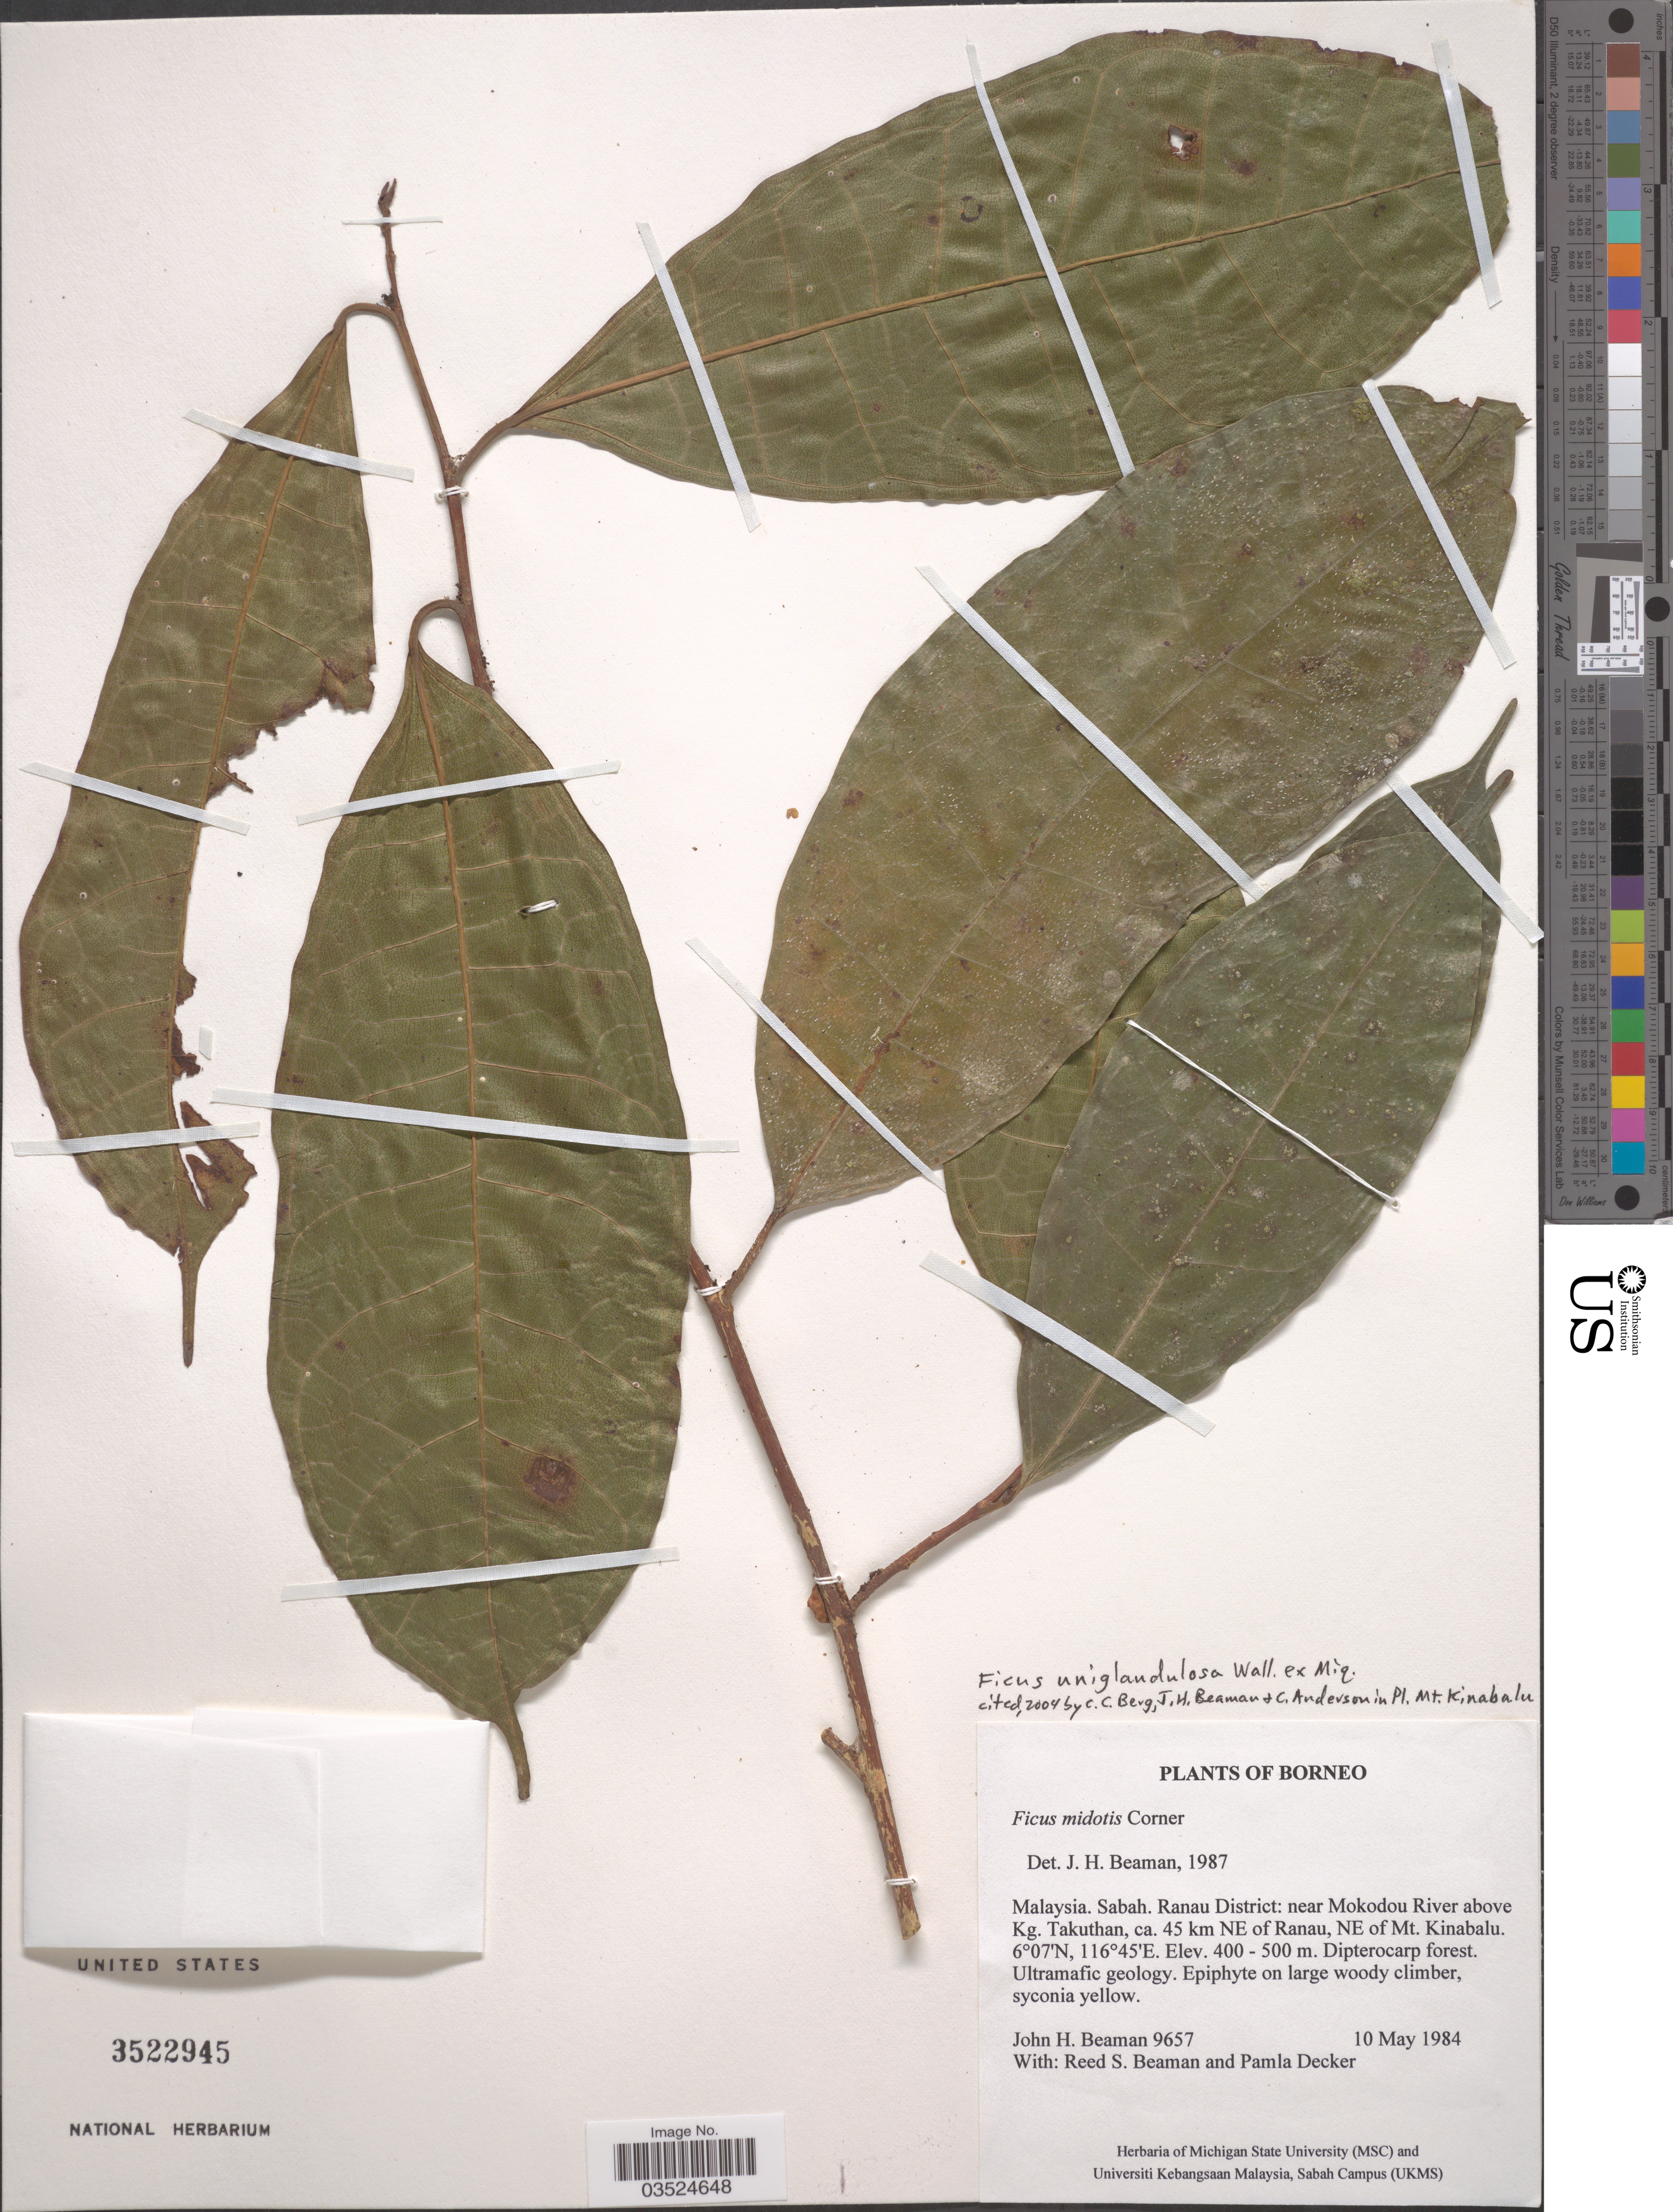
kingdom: Plantae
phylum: Tracheophyta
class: Magnoliopsida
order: Rosales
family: Moraceae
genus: Ficus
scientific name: Ficus uniglandulosa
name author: Wall.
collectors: J. H. Beaman, R. S. Beaman & P. Decker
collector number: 9657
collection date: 1984-05-10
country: Malaysia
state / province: Sabah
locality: Borneo. Ranau District: near Mokodou River above Kg. Takuthan, ca. 45 km NE of Ranau, NE of Mt. Kinabalu.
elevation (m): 400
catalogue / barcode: US 3522945